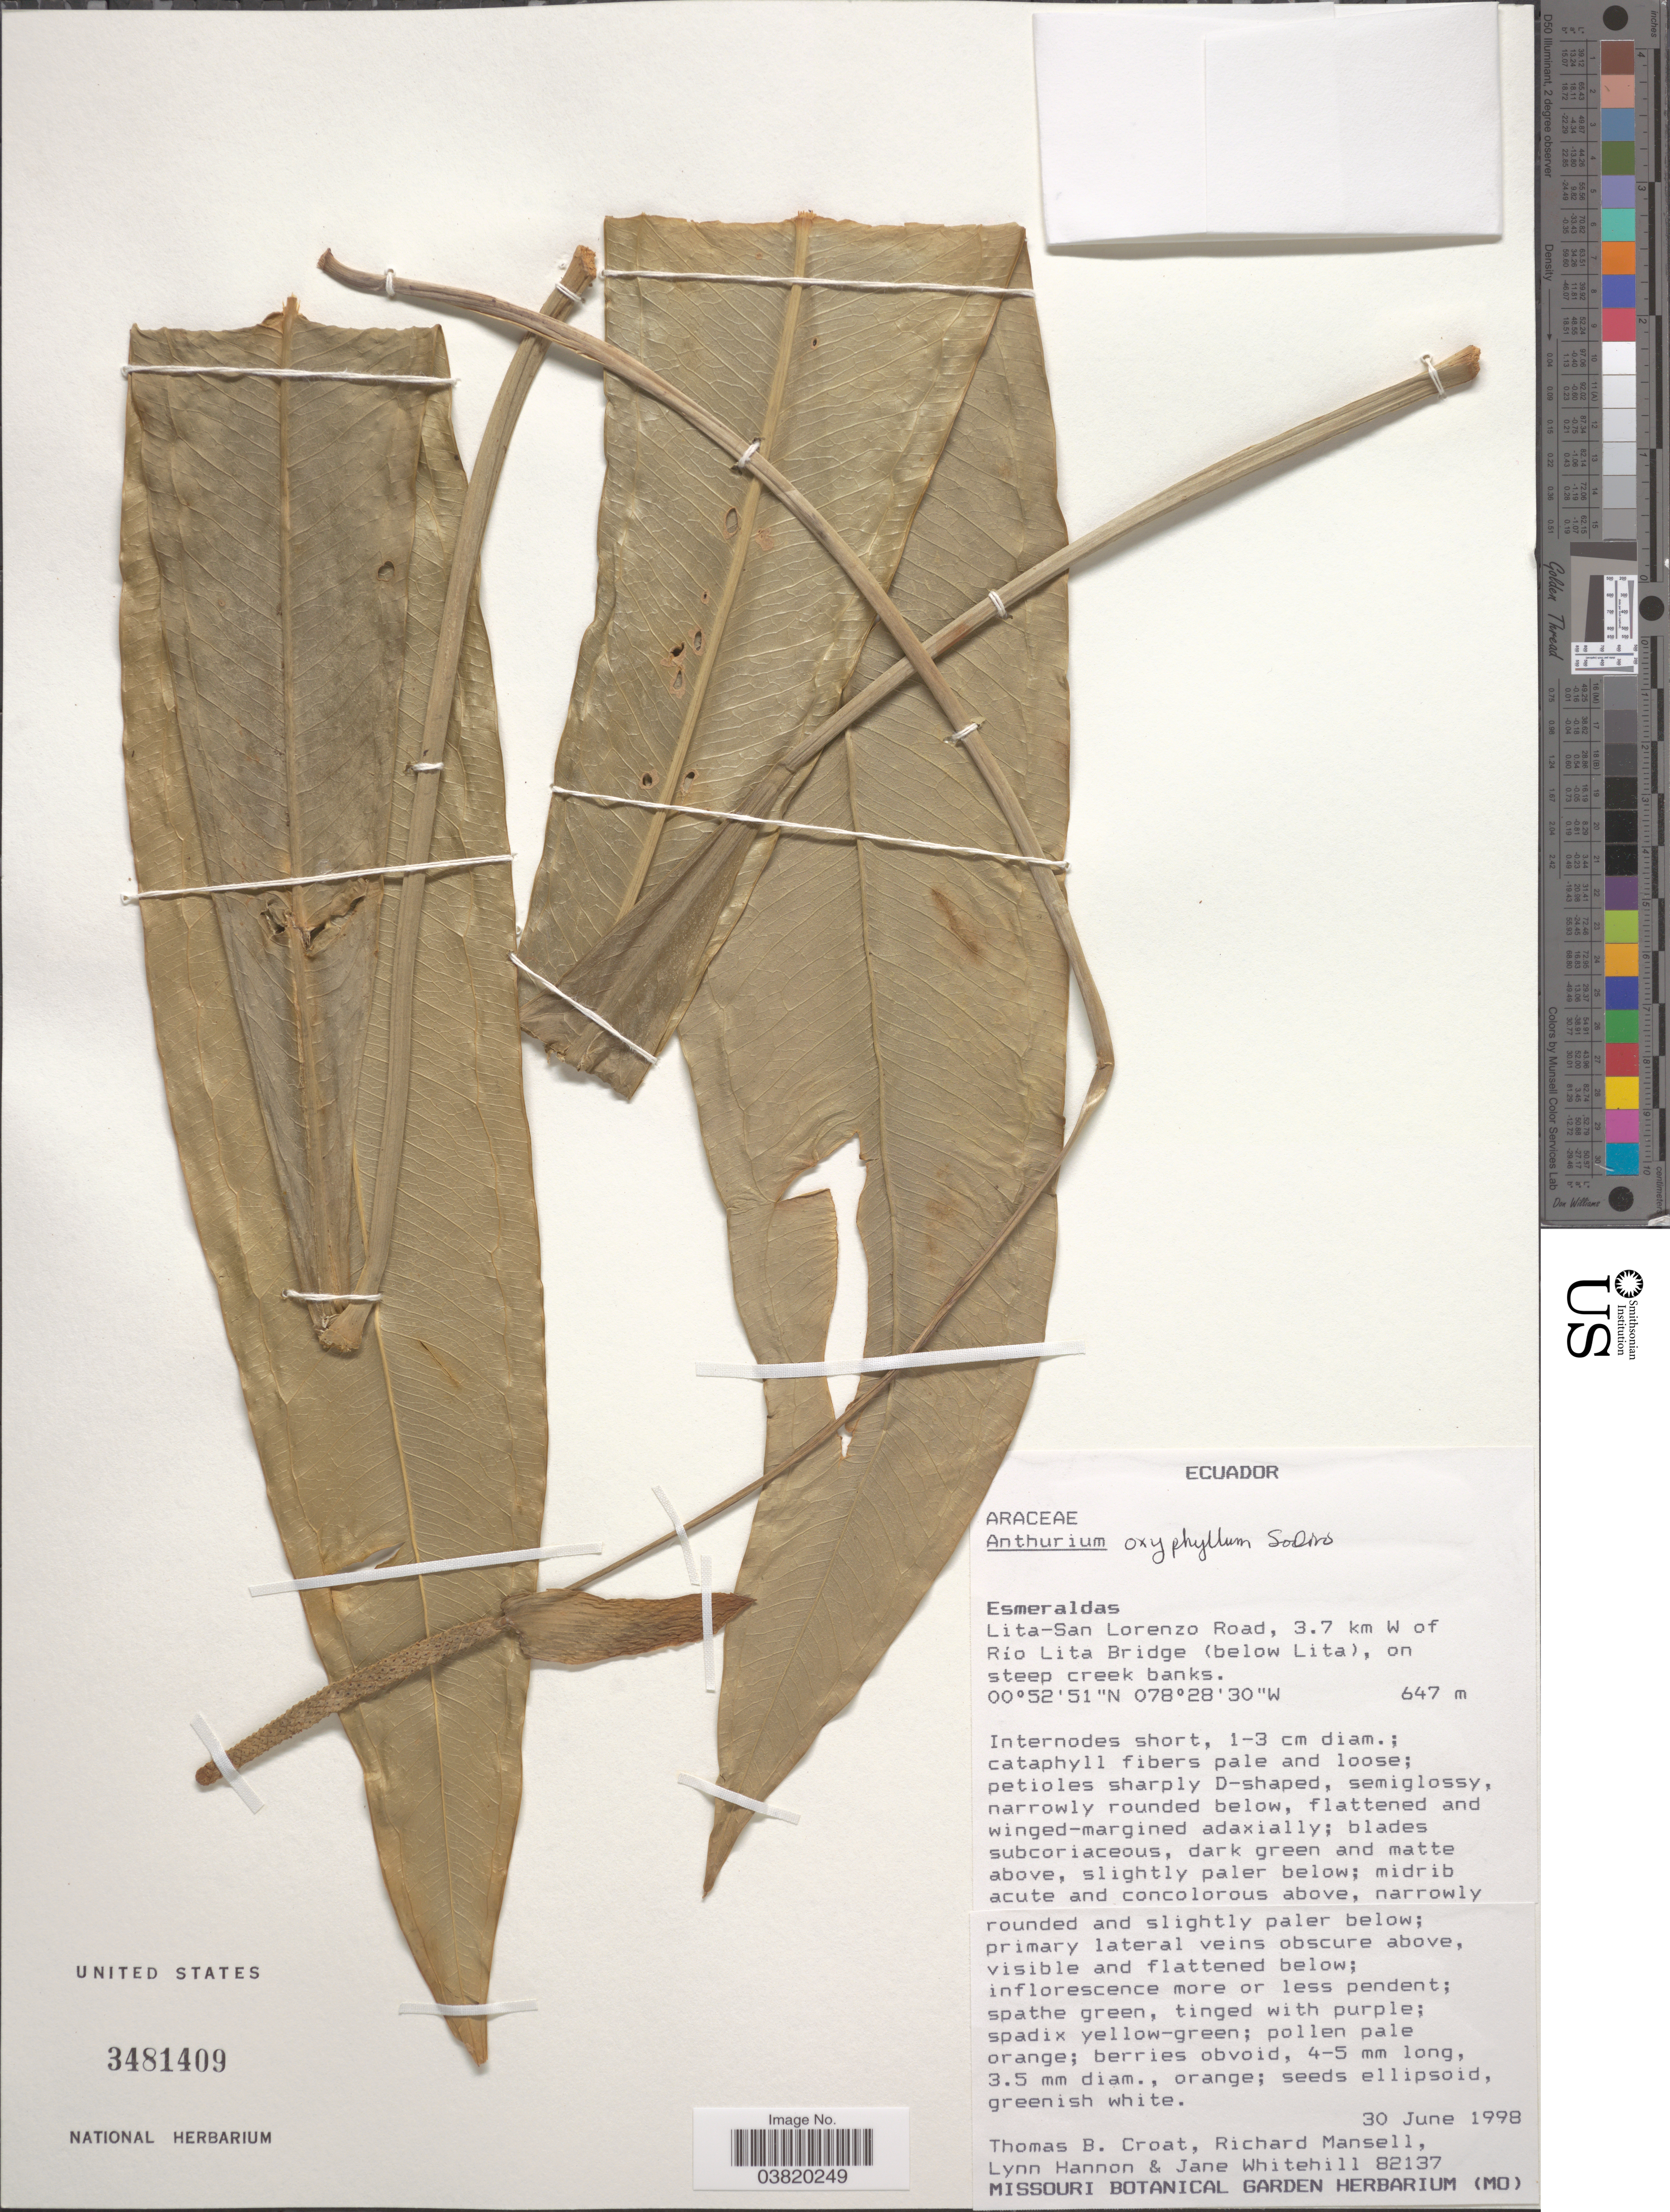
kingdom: Plantae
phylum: Tracheophyta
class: Liliopsida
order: Alismatales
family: Araceae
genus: Anthurium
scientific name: Anthurium oxyphyllum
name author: Sodiro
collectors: T. B. Croat, R. Mansell, L. Hannon & J. Whitehill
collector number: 82137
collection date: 1998-06-30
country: Ecuador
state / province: Esmeraldas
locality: Lita-San Lorenzo Road, 3.7 km W of Río Lita Bridge (below Lita).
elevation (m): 647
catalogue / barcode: US 3481409